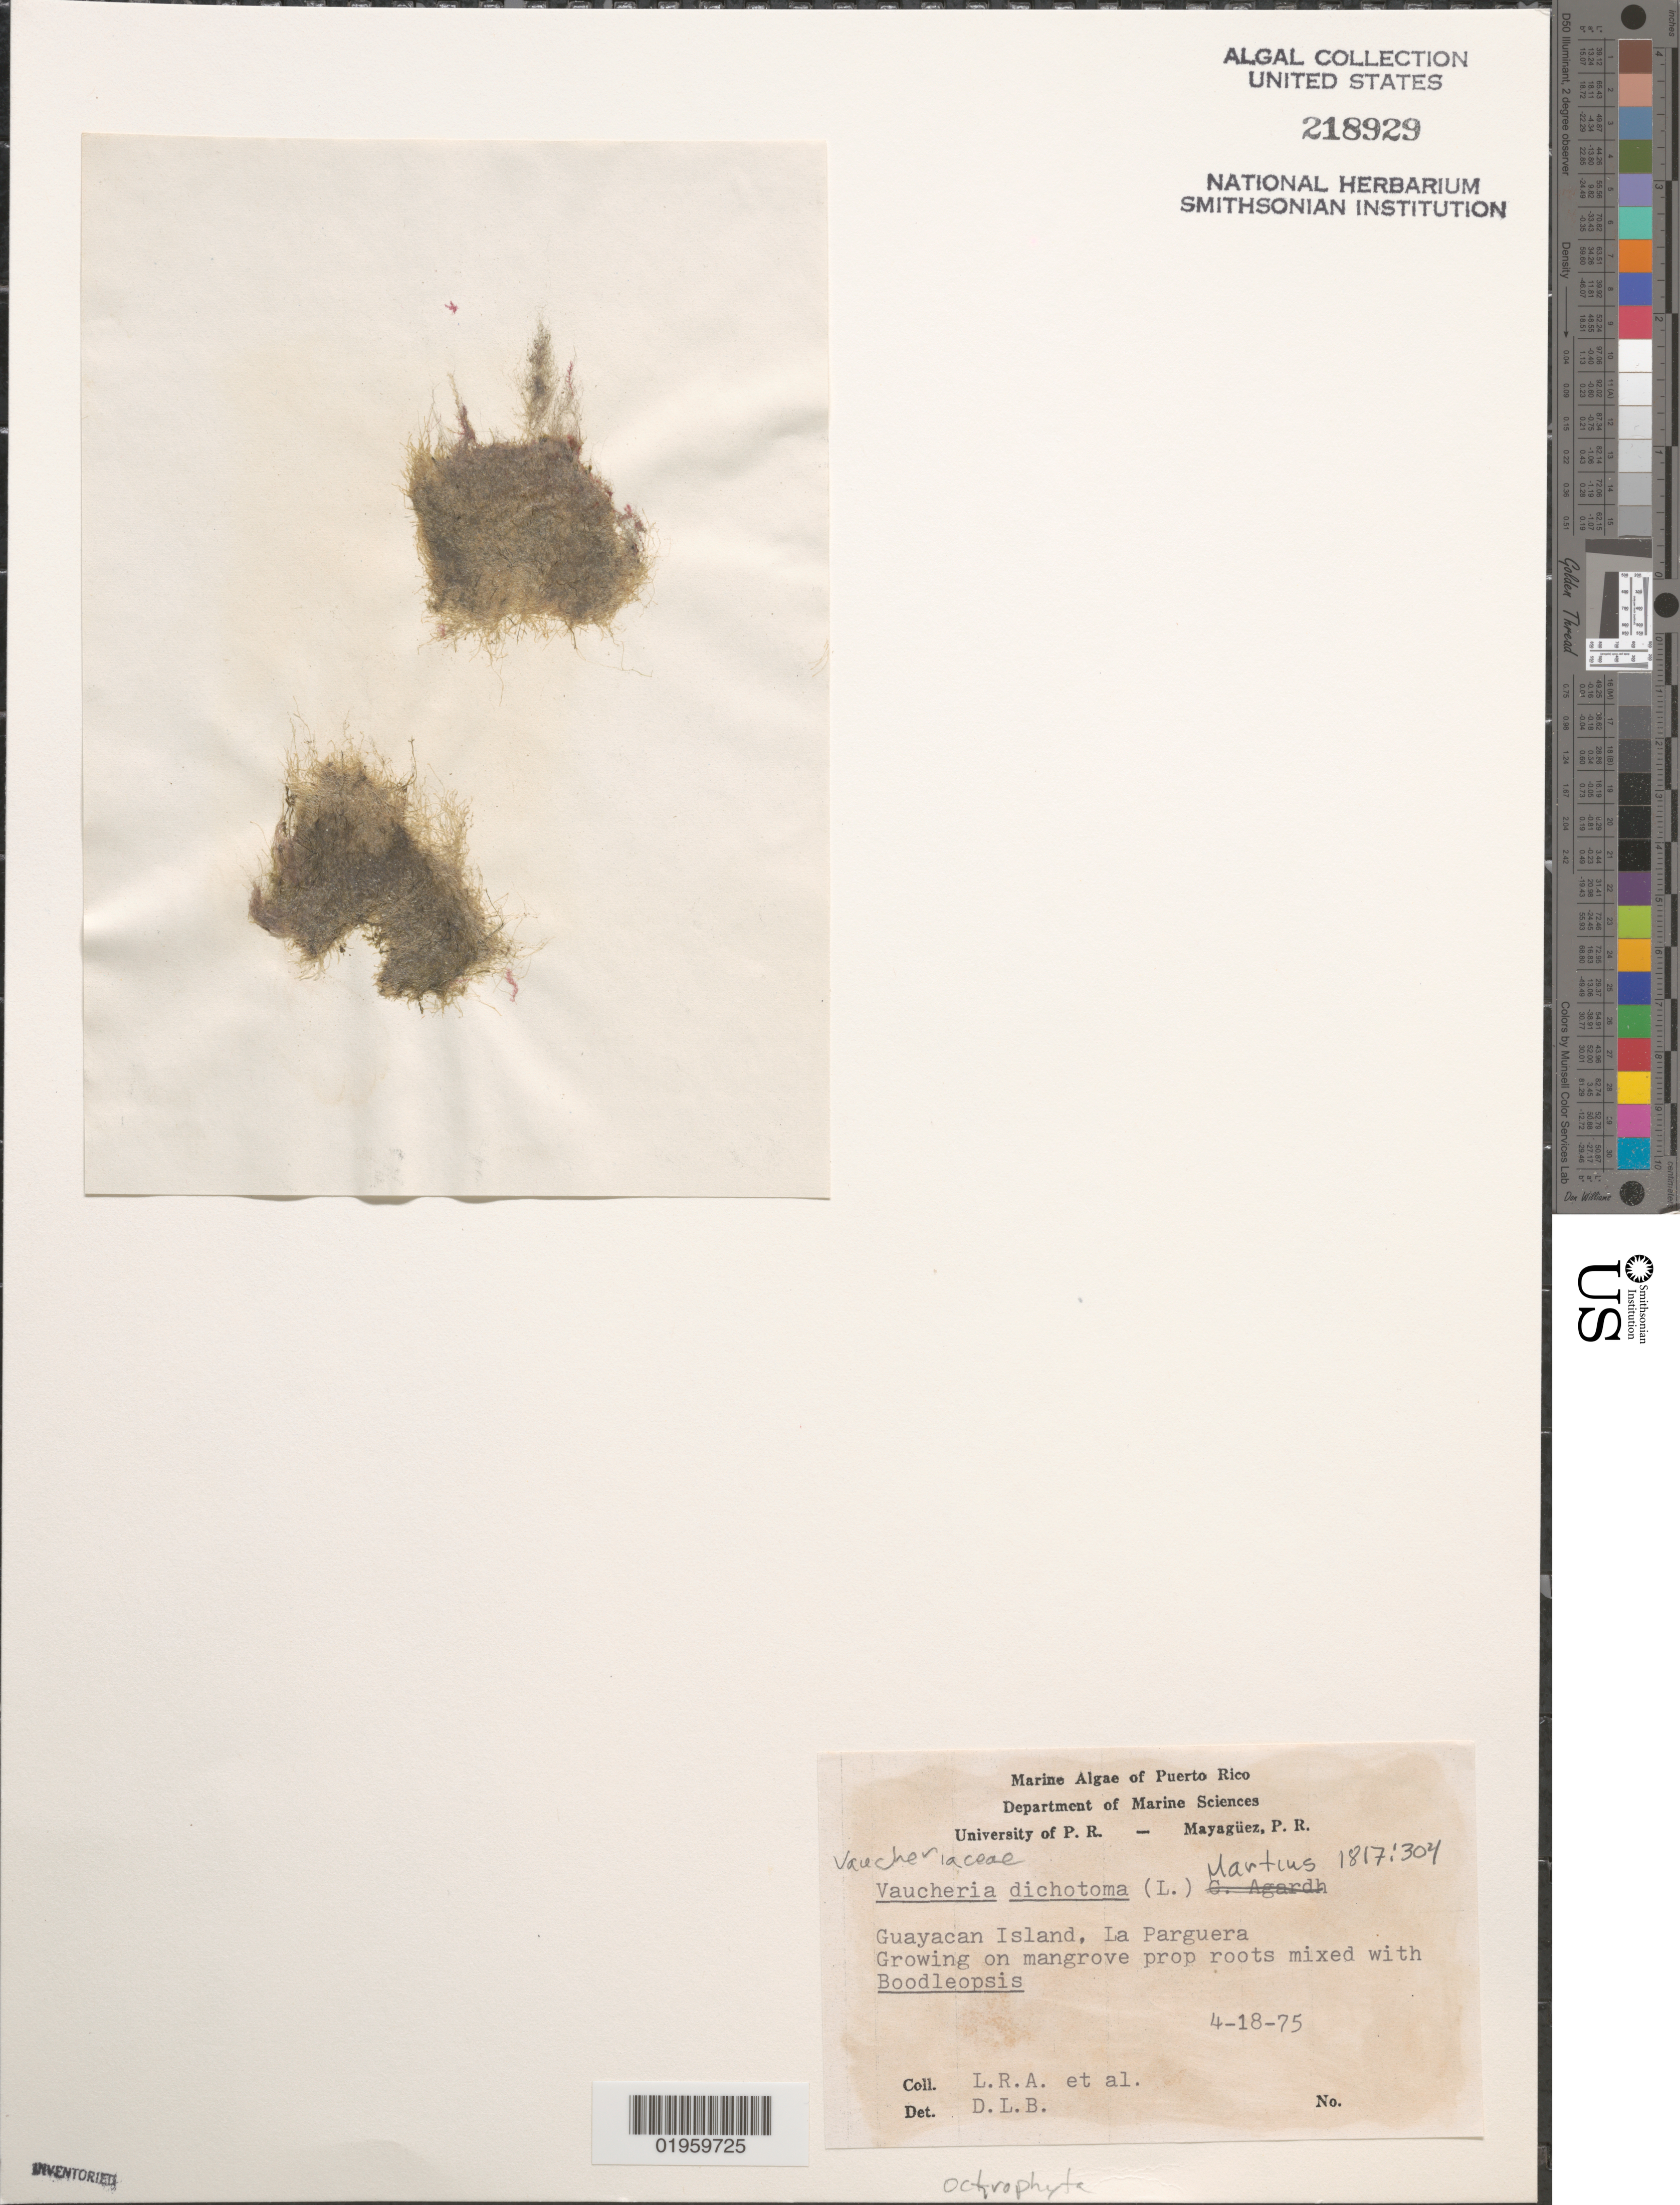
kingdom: Chromista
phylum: Ochrophyta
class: Xanthophyceae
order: Vaucheriales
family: Vaucheriaceae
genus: Vaucheria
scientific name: Vaucheria dichotoma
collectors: L. R. A. & et al.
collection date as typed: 14 Jul 75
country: Puerto Rico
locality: Guayacan Island, La Parguera.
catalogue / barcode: US 218929